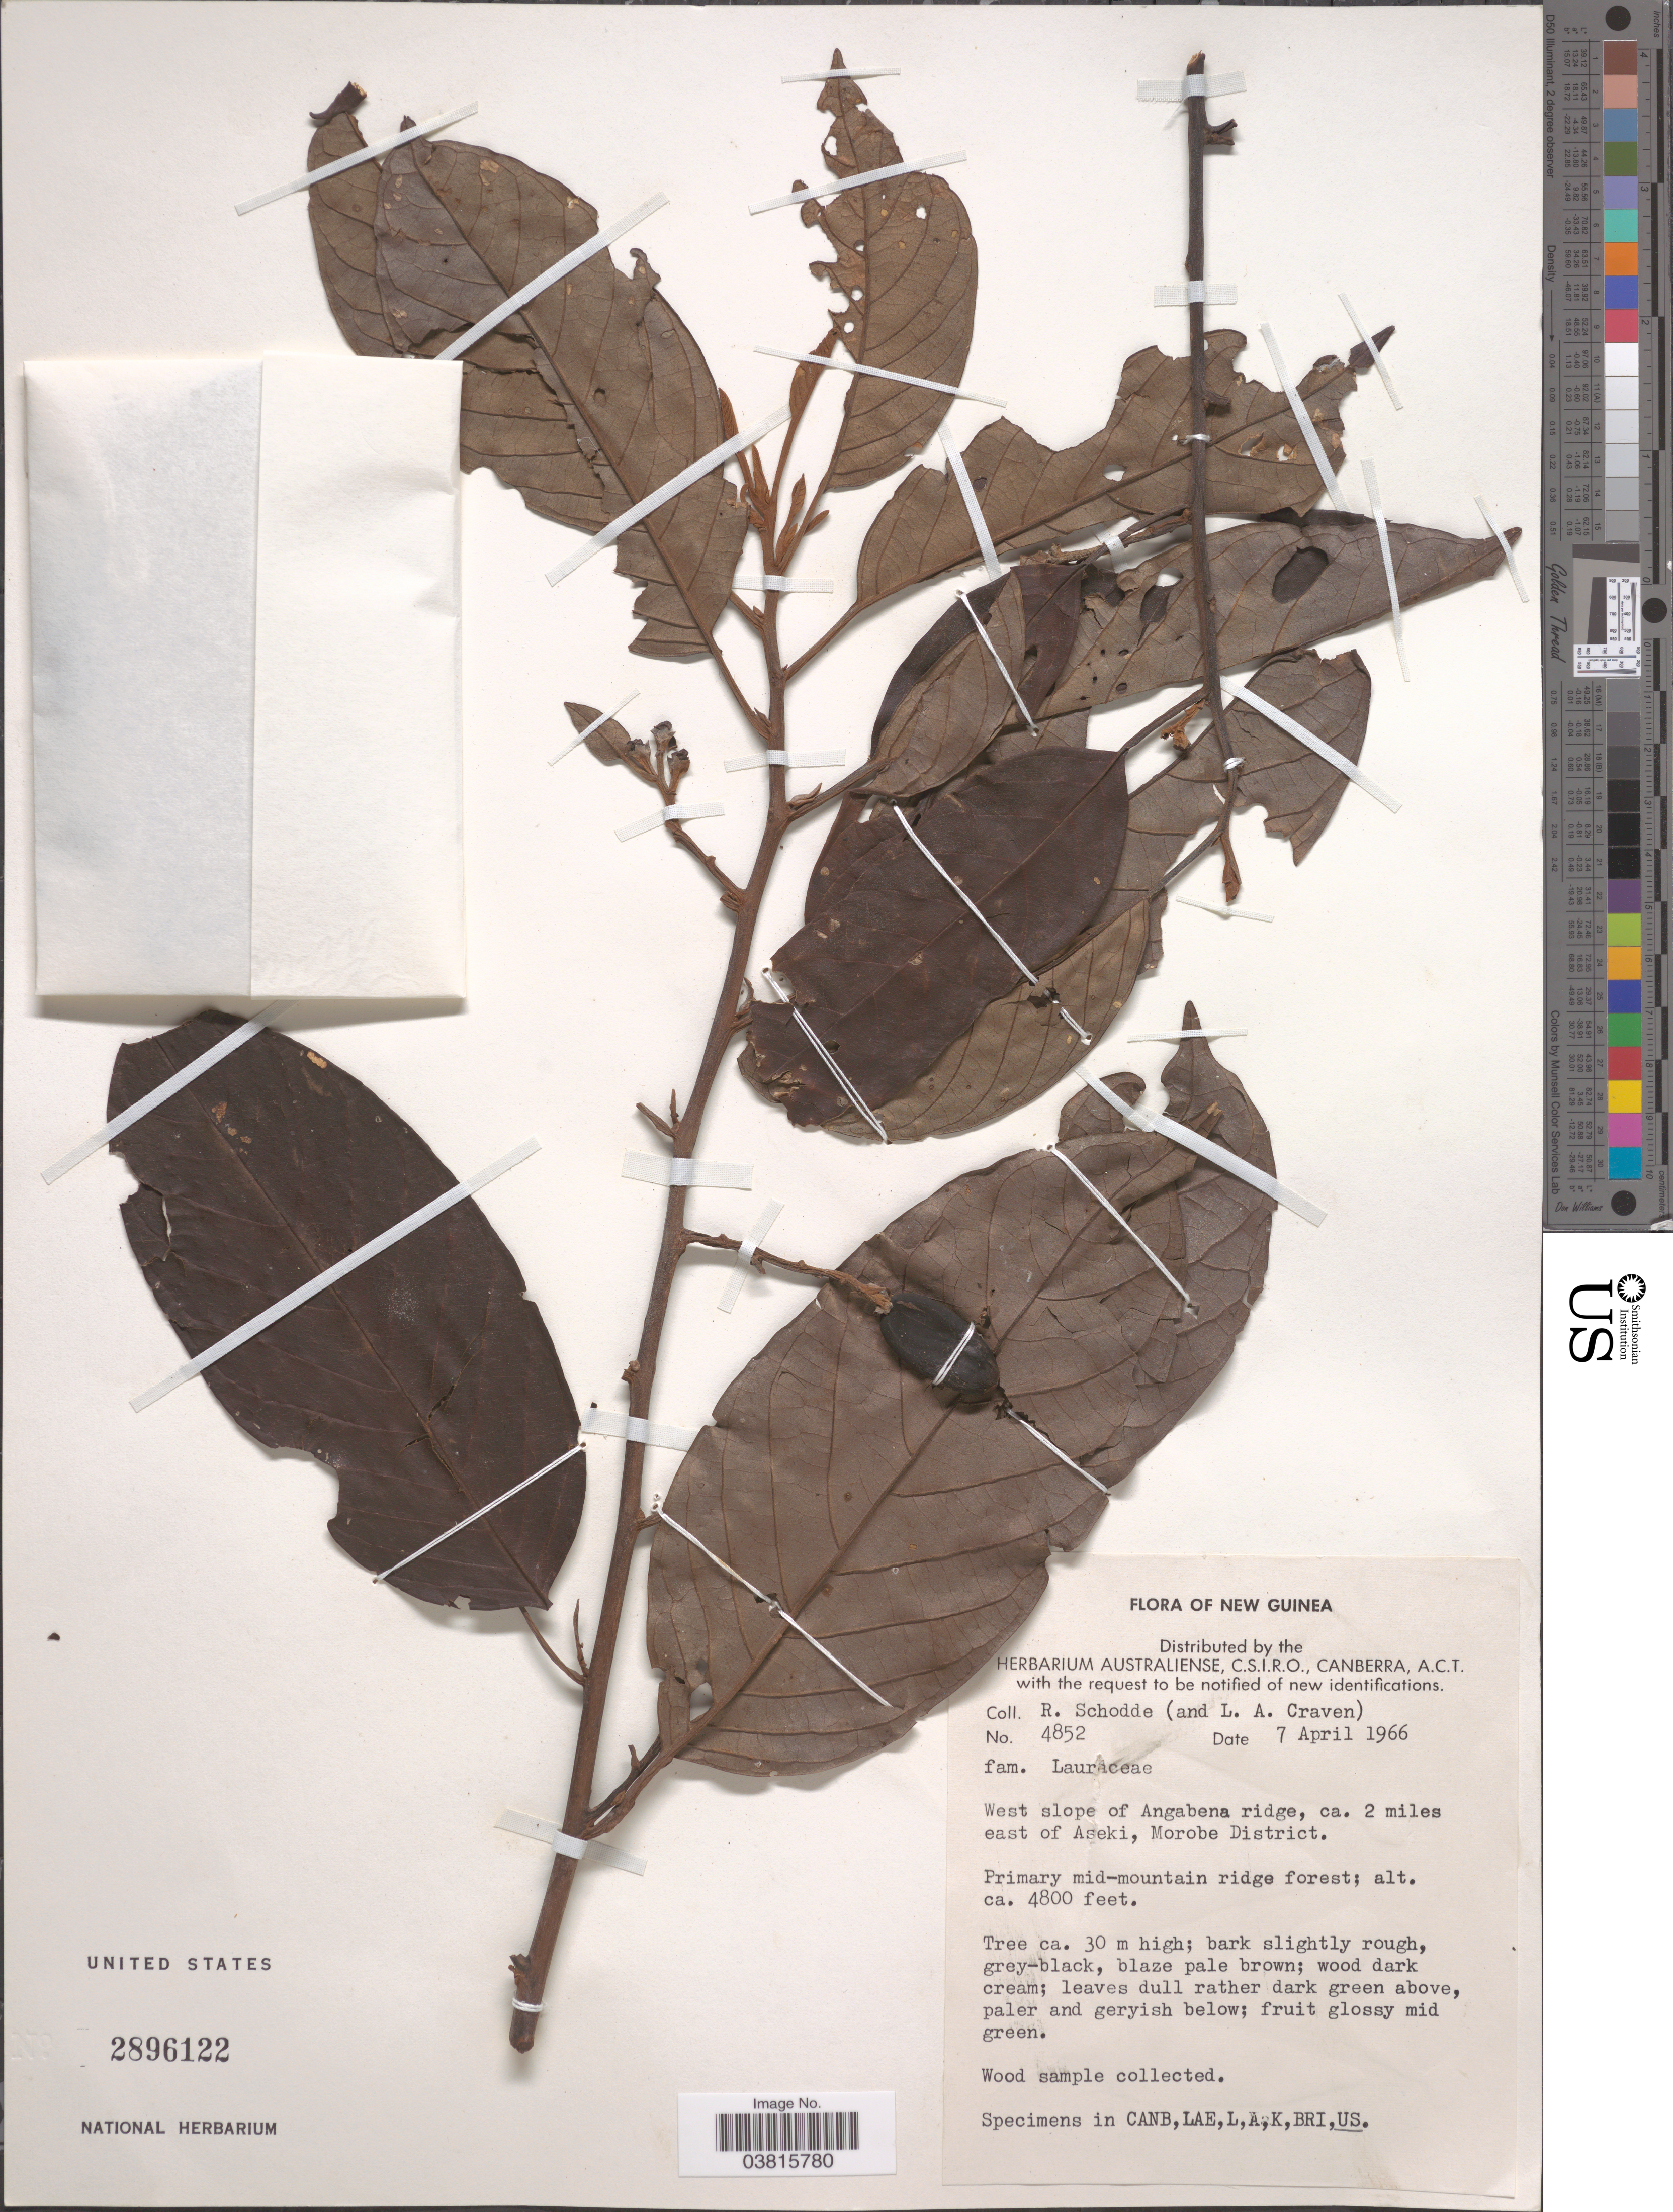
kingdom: Plantae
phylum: Tracheophyta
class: Magnoliopsida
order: Laurales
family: Lauraceae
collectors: R. Schodde & L. A. Craven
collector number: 4852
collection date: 1966-04-07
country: Papua New Guinea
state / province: Morobe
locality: New Guinea. West slope of Angabena ridge, ca. 2 miles east of Aseki, Morobe District. Primary mid-mountain ridge forest.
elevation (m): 1463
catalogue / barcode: US 2896122